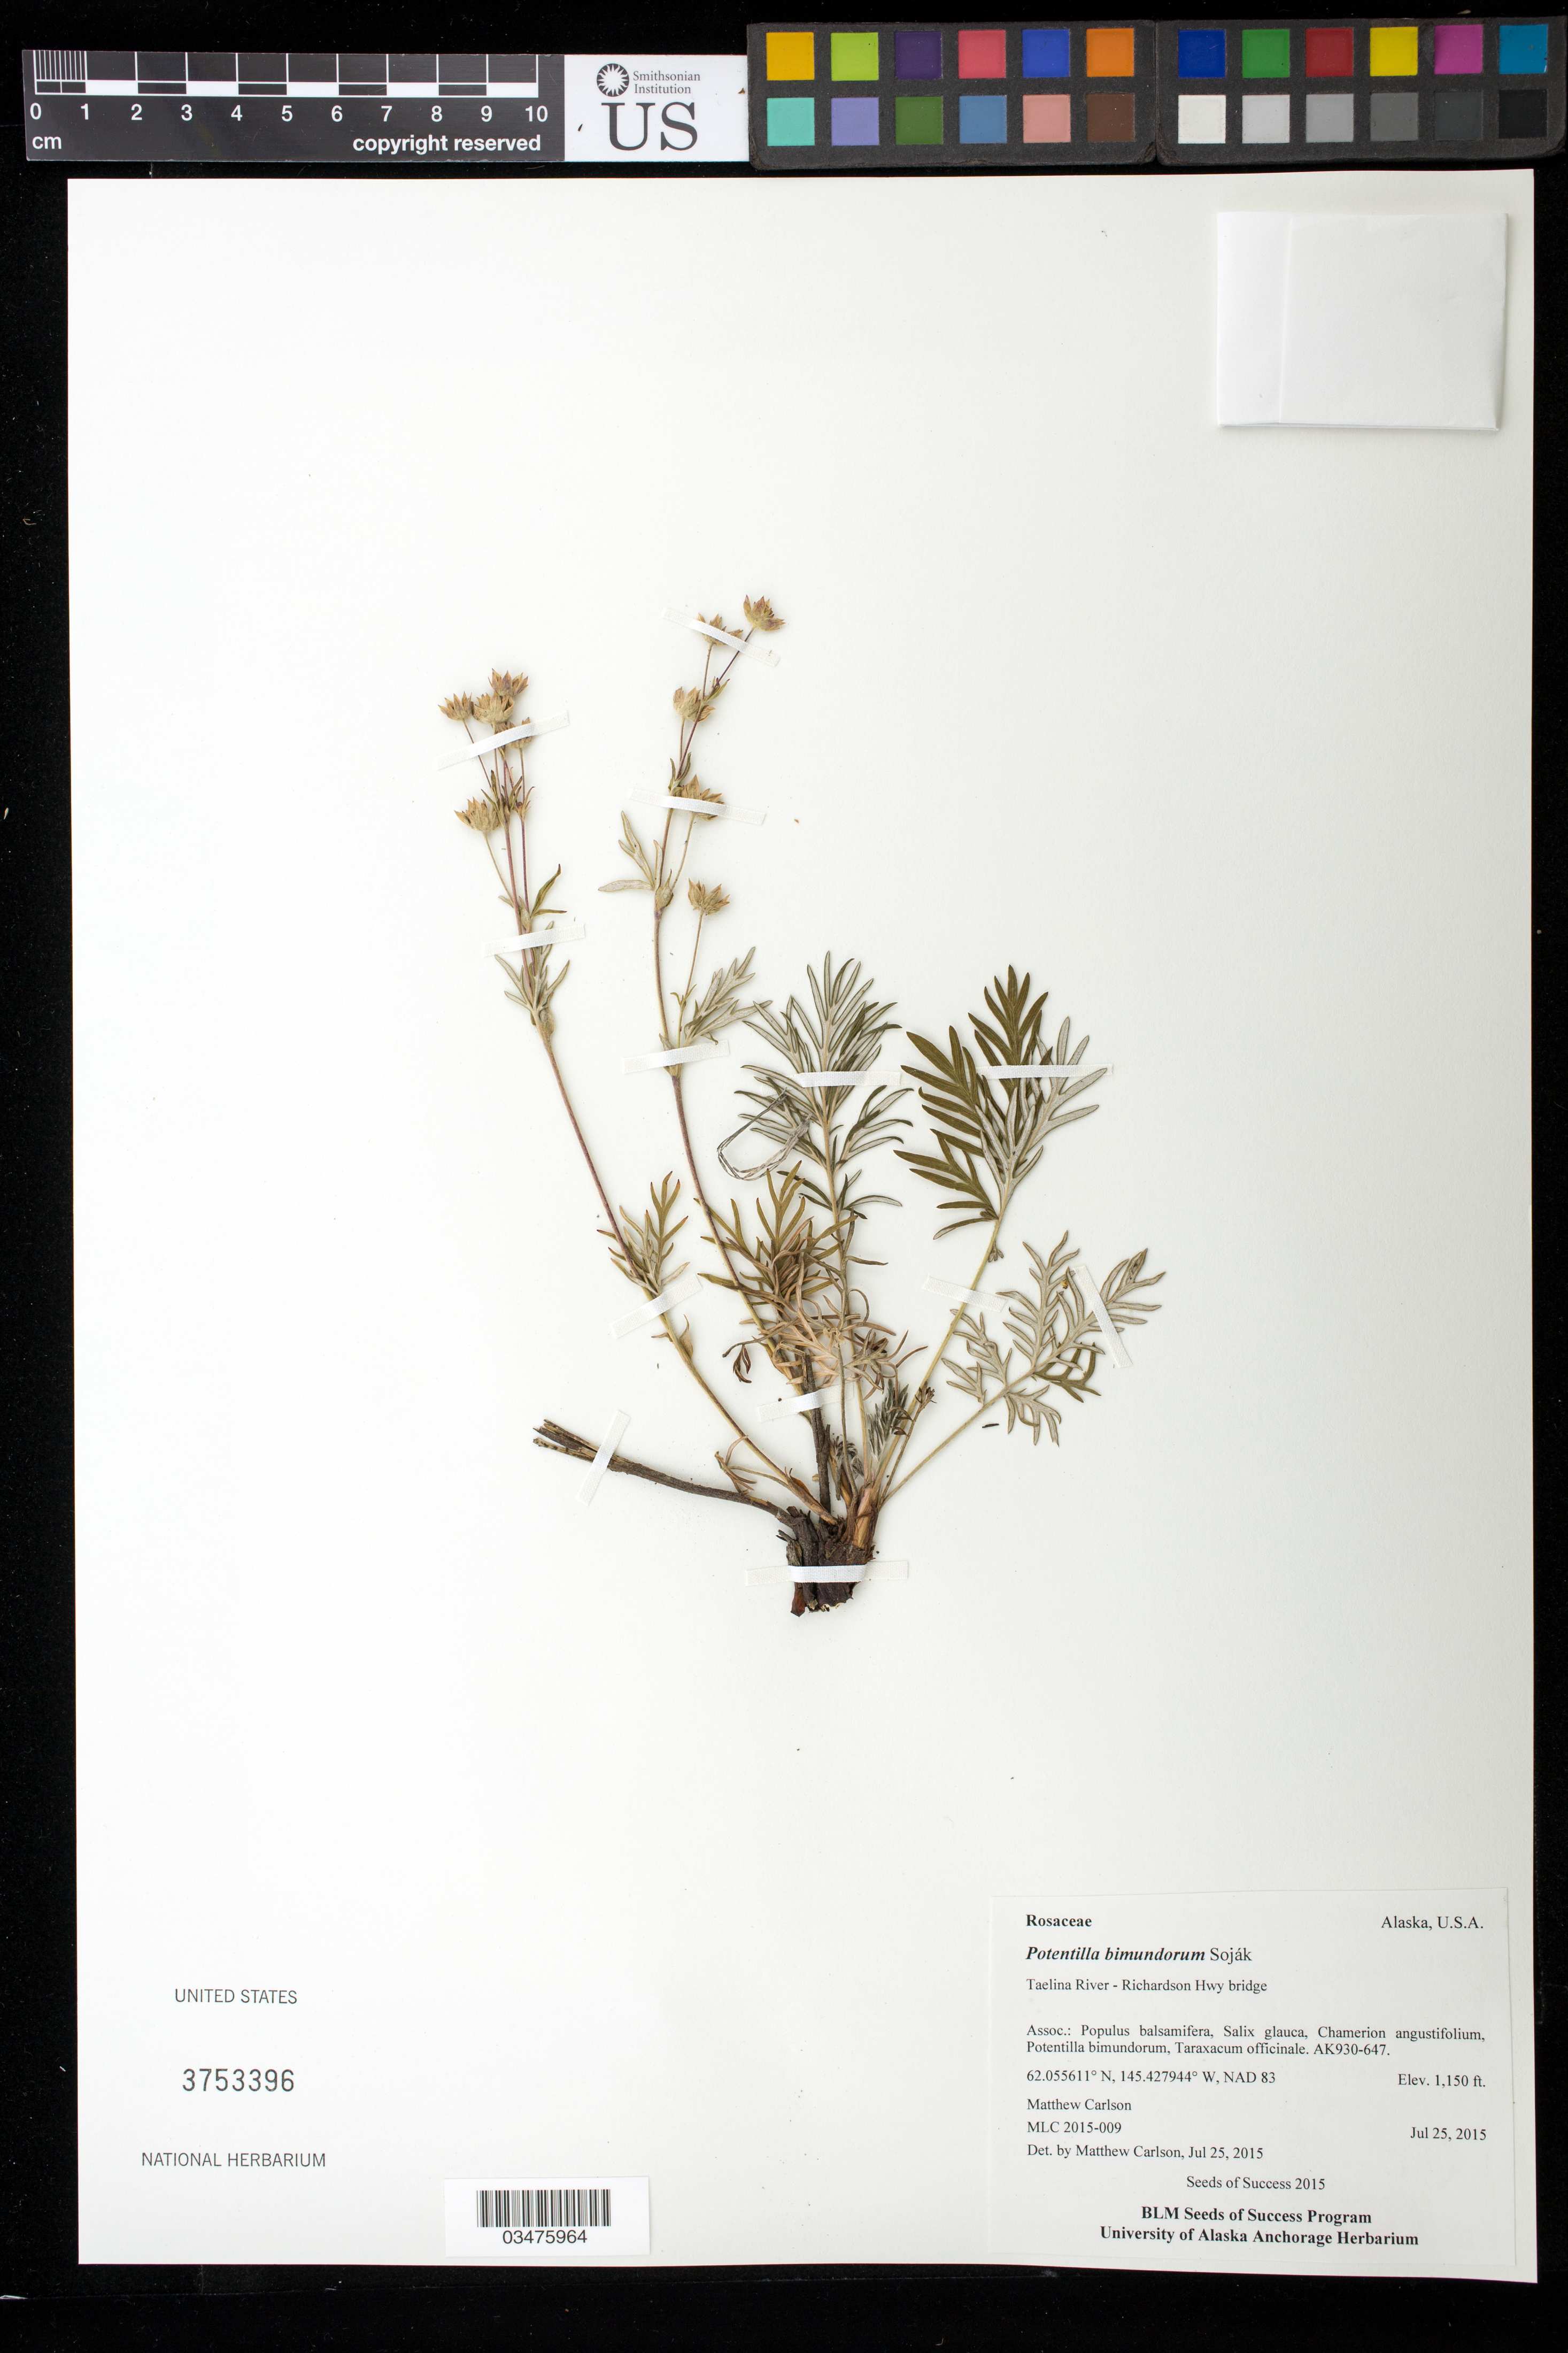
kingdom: Plantae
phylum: Tracheophyta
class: Magnoliopsida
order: Rosales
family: Rosaceae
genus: Potentilla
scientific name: Potentilla bimundorum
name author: Soják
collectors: N. Carlson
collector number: AK930-647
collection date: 2015-07-25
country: United States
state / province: Alaska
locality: Taelina River - Richardson Hwy bridge.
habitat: Upper floodplain terrace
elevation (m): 351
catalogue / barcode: US 3753396